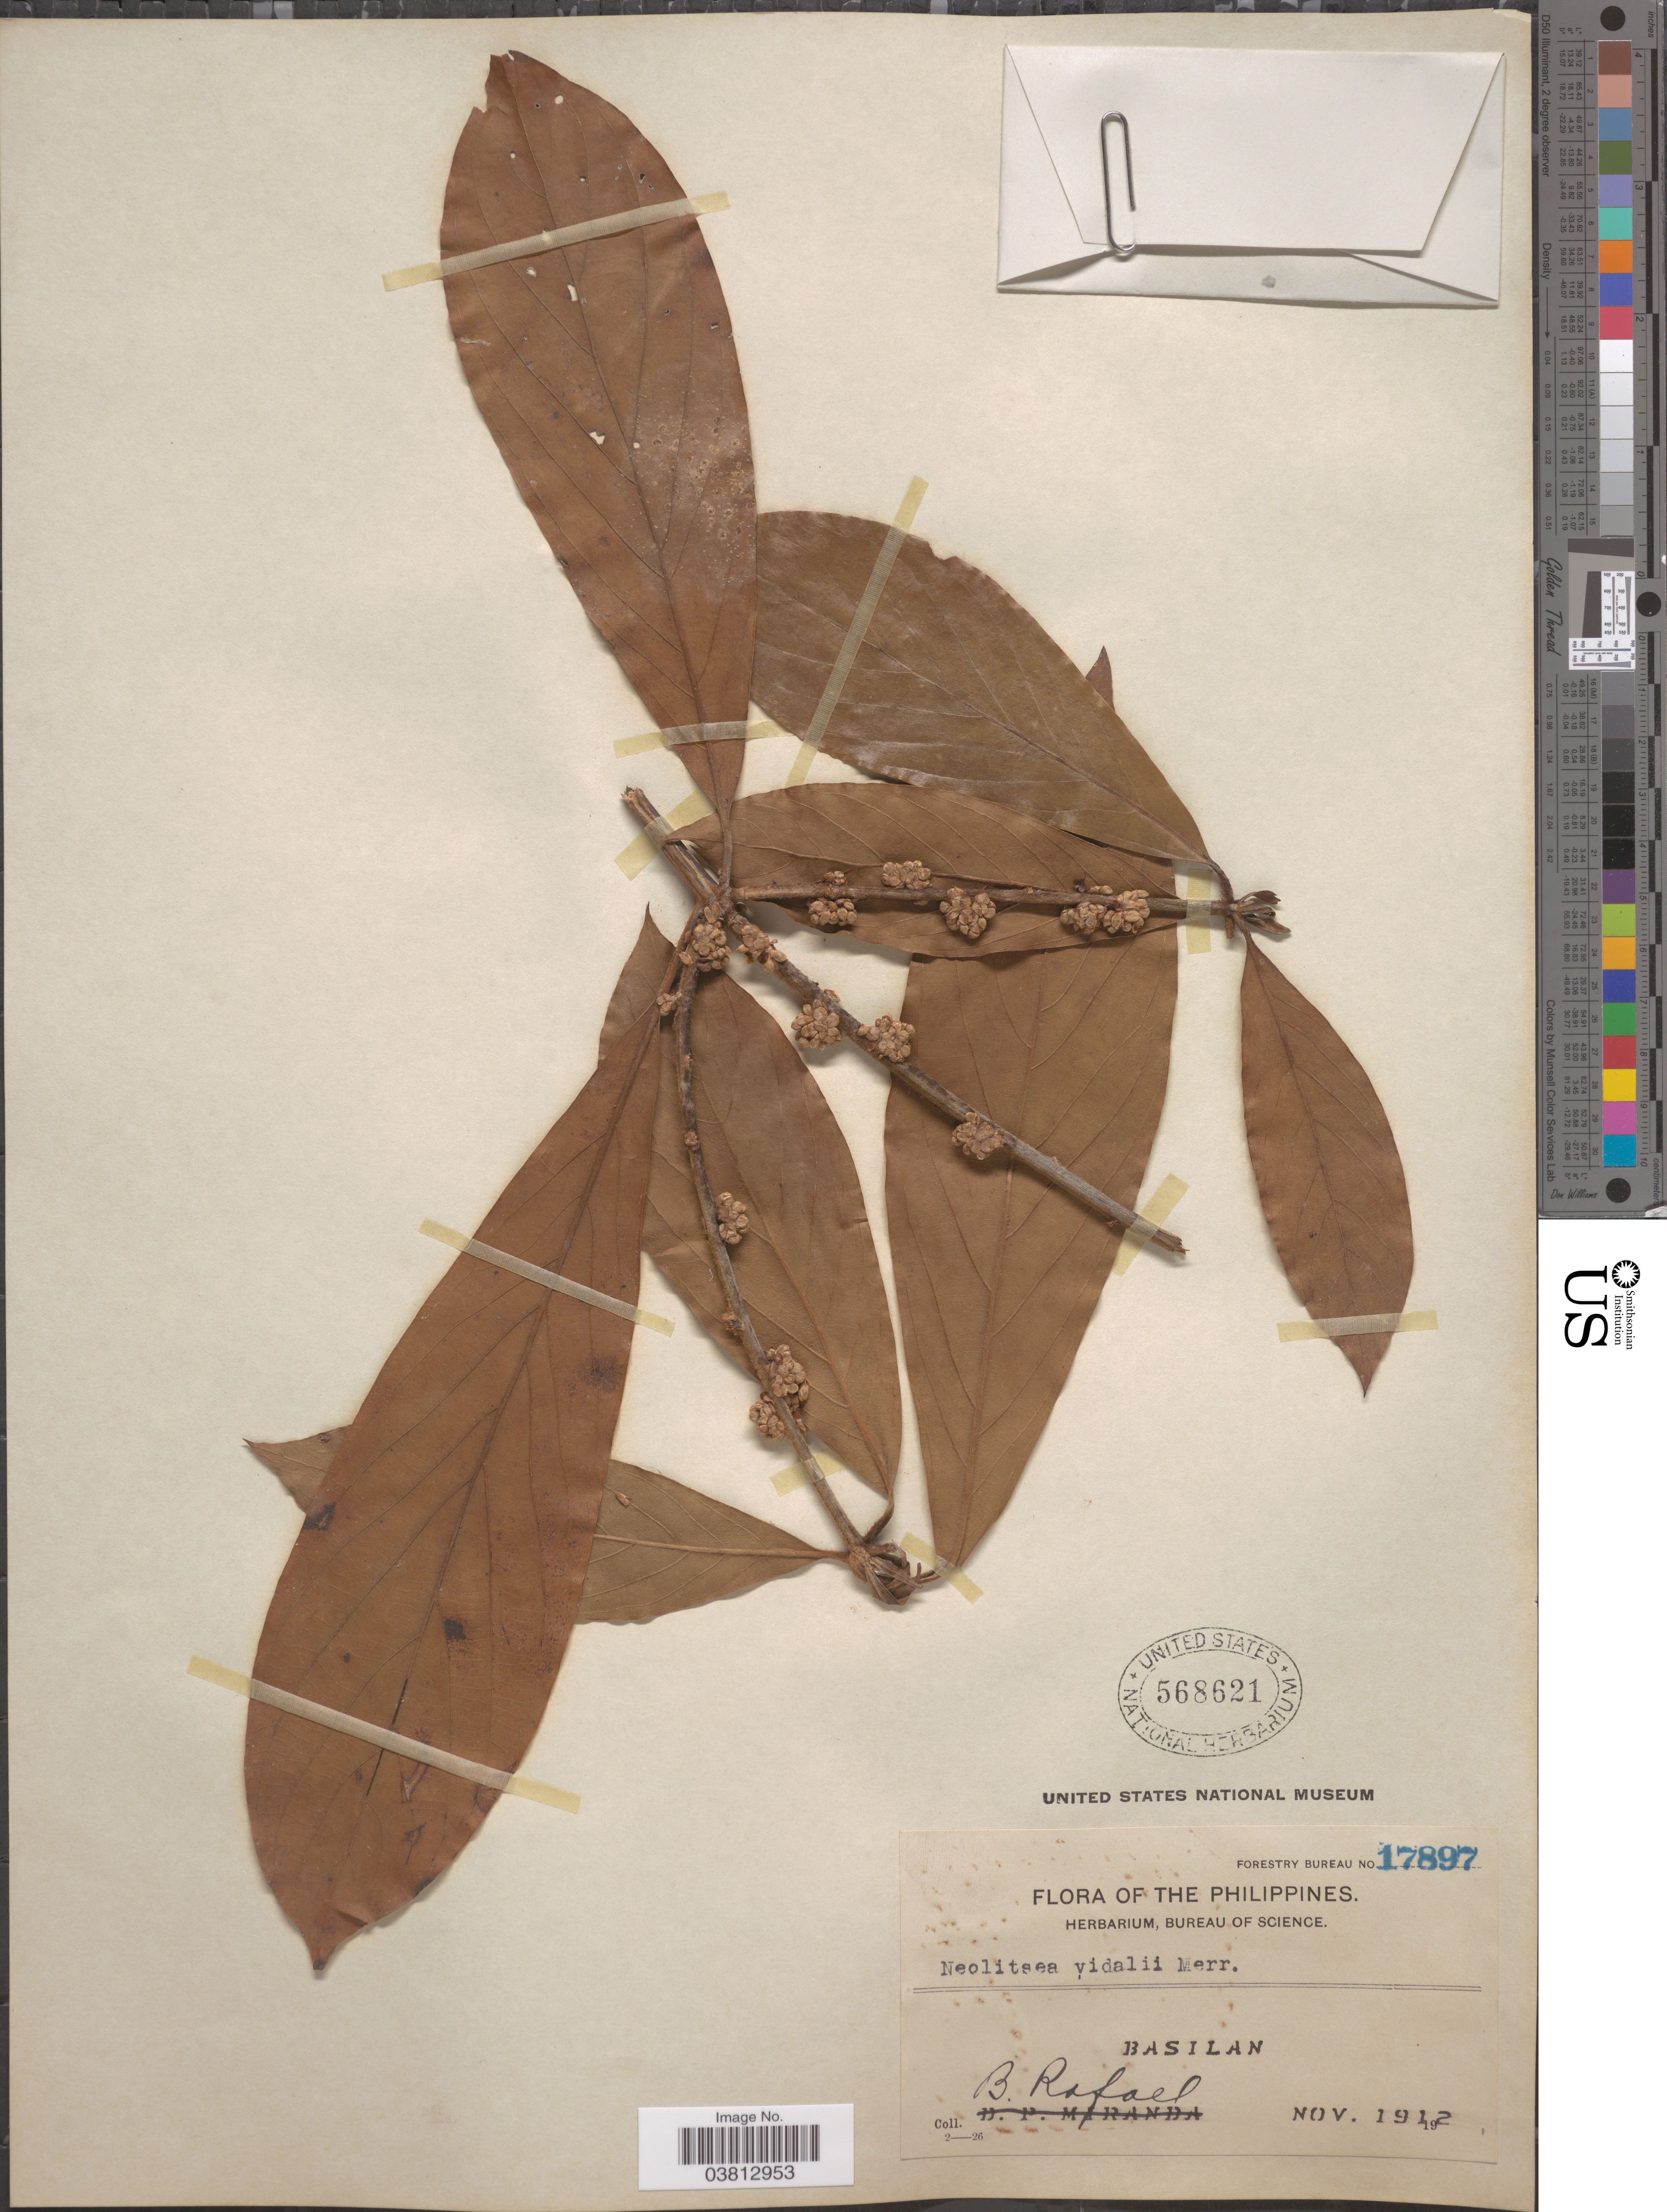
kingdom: Plantae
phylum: Tracheophyta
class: Magnoliopsida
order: Laurales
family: Lauraceae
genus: Neolitsea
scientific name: Neolitsea vidalii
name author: Merr.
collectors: B. Rafael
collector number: Forestry Bureau 17897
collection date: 1912-11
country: Philippines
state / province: Muslim Mindanao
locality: Basilan.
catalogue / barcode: US 568621